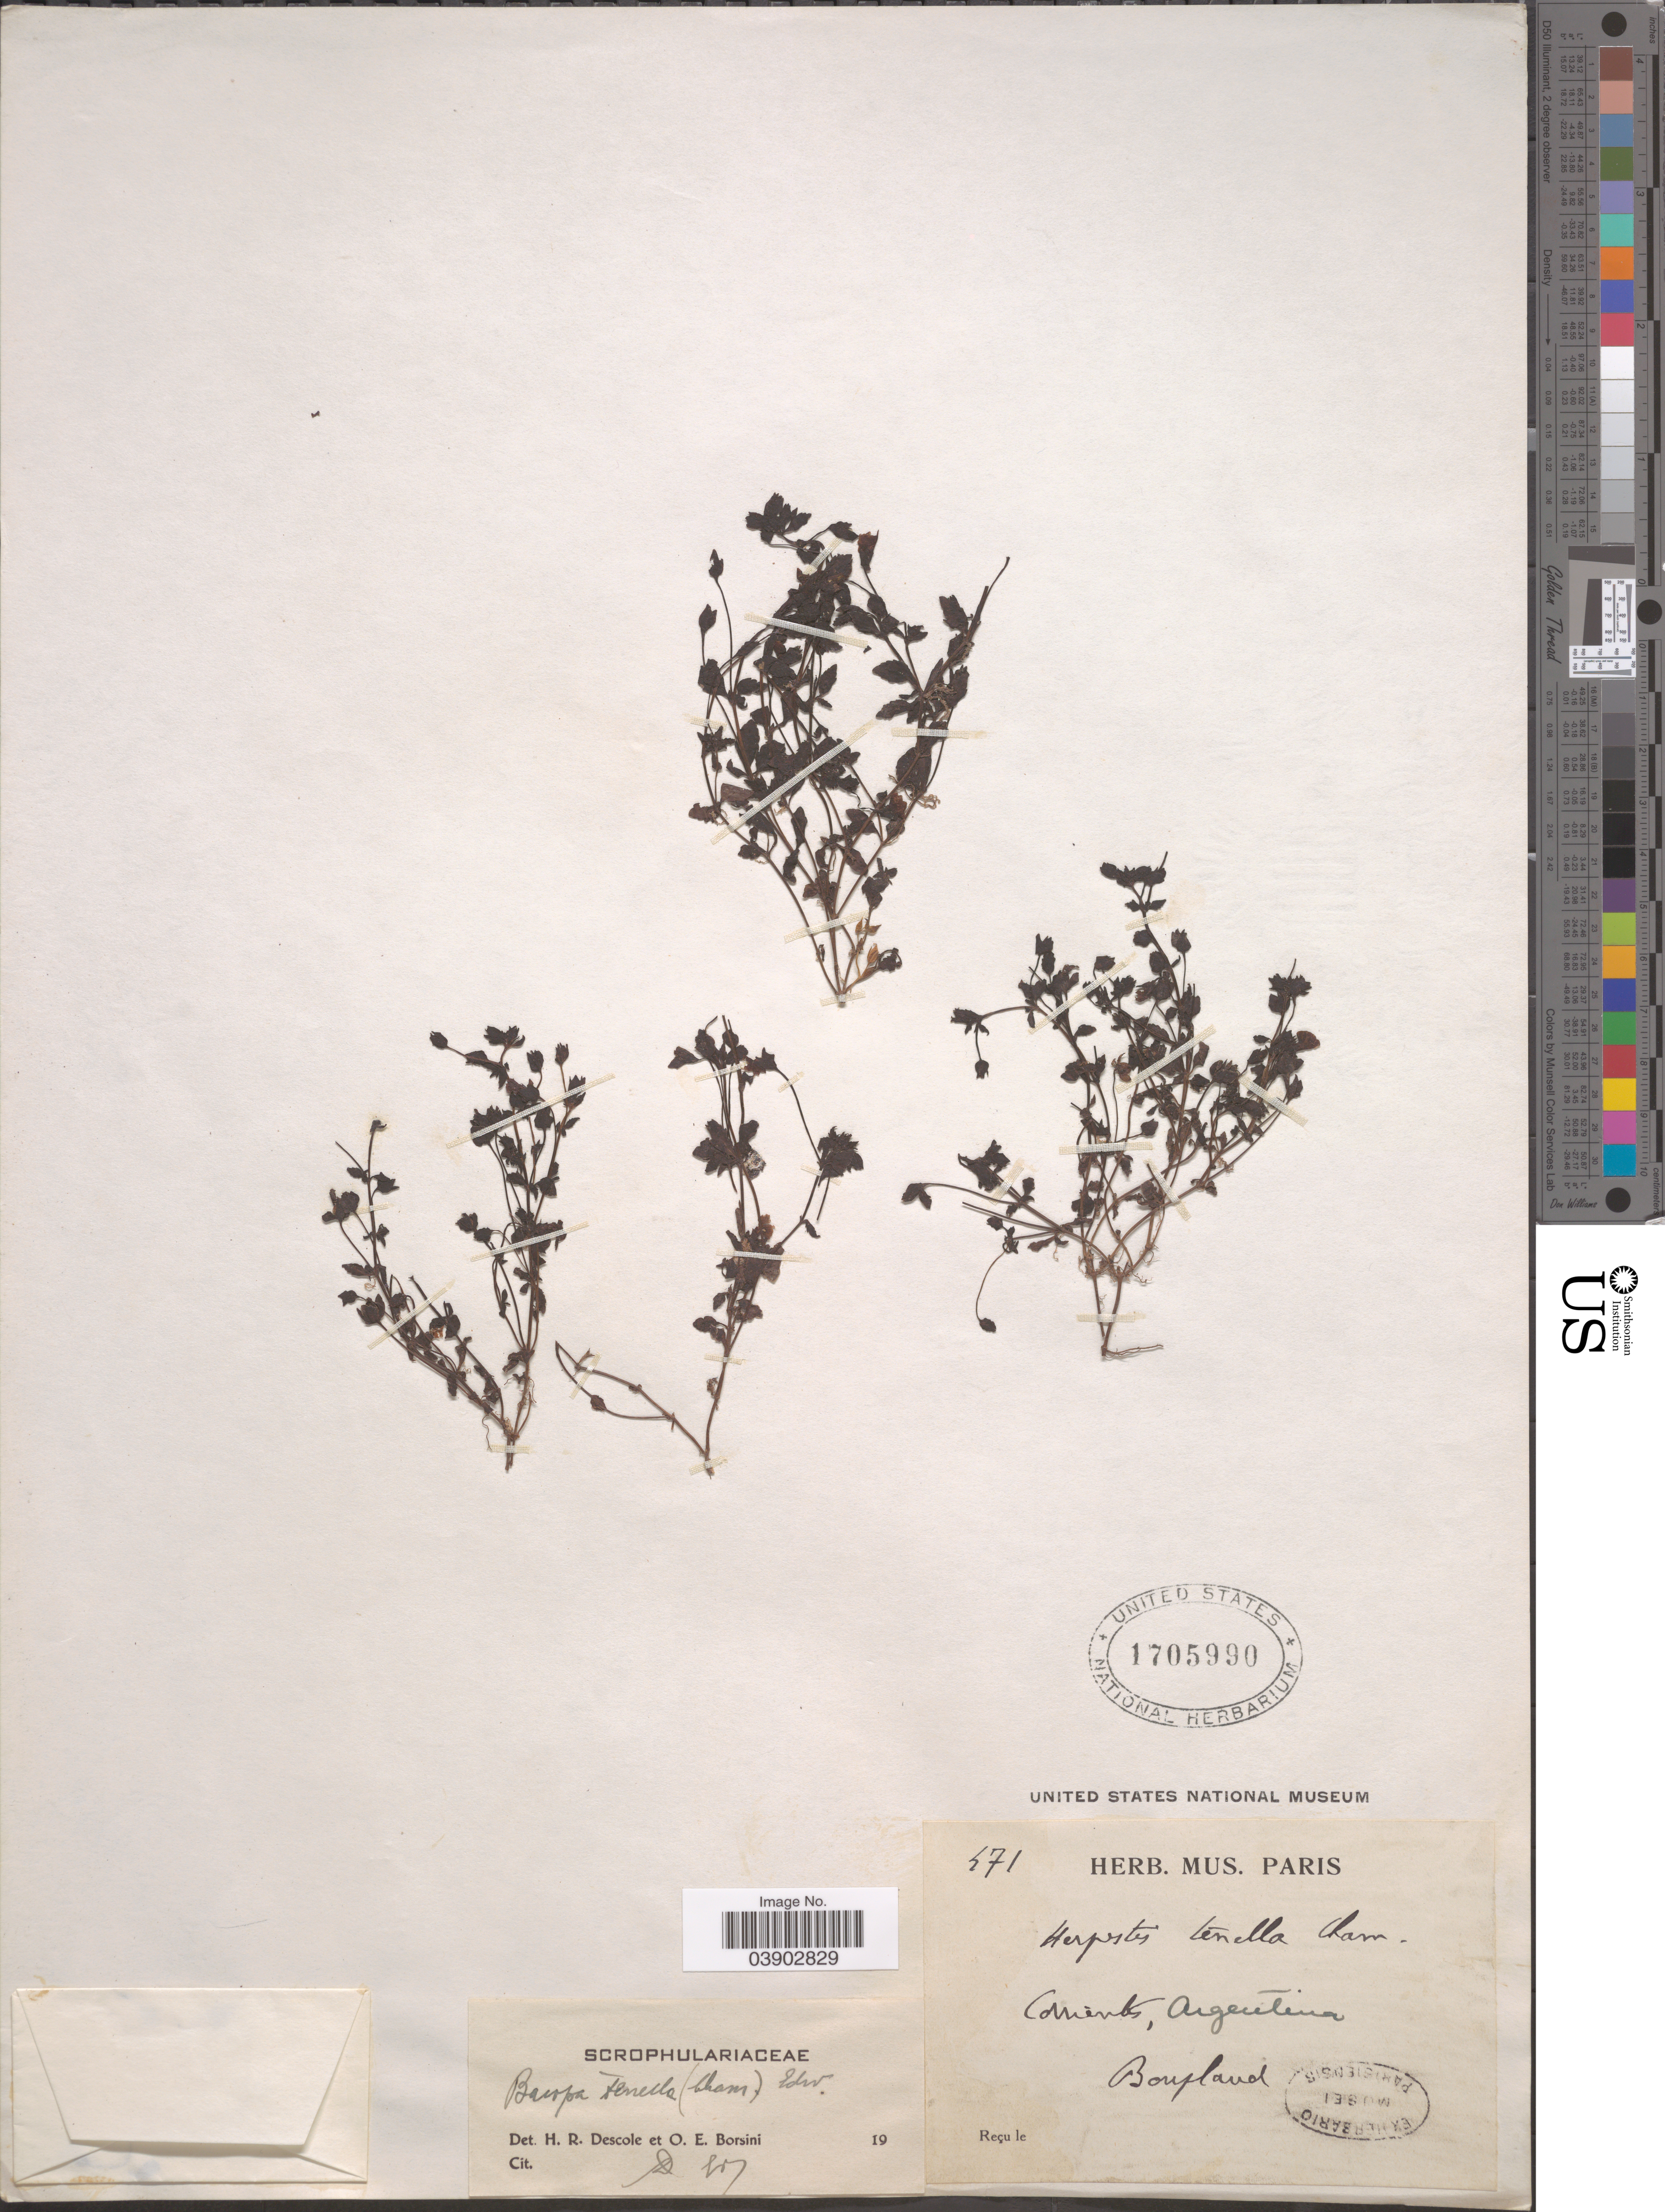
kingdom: Plantae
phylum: Tracheophyta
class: Magnoliopsida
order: Lamiales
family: Plantaginaceae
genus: Mecardonia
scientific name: Mecardonia tenella var. tenella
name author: (Cham. & Schltdl.) Pennell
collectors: A. J. A. Bonpland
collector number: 471*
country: Argentina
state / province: Corrientes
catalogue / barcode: US 1705990